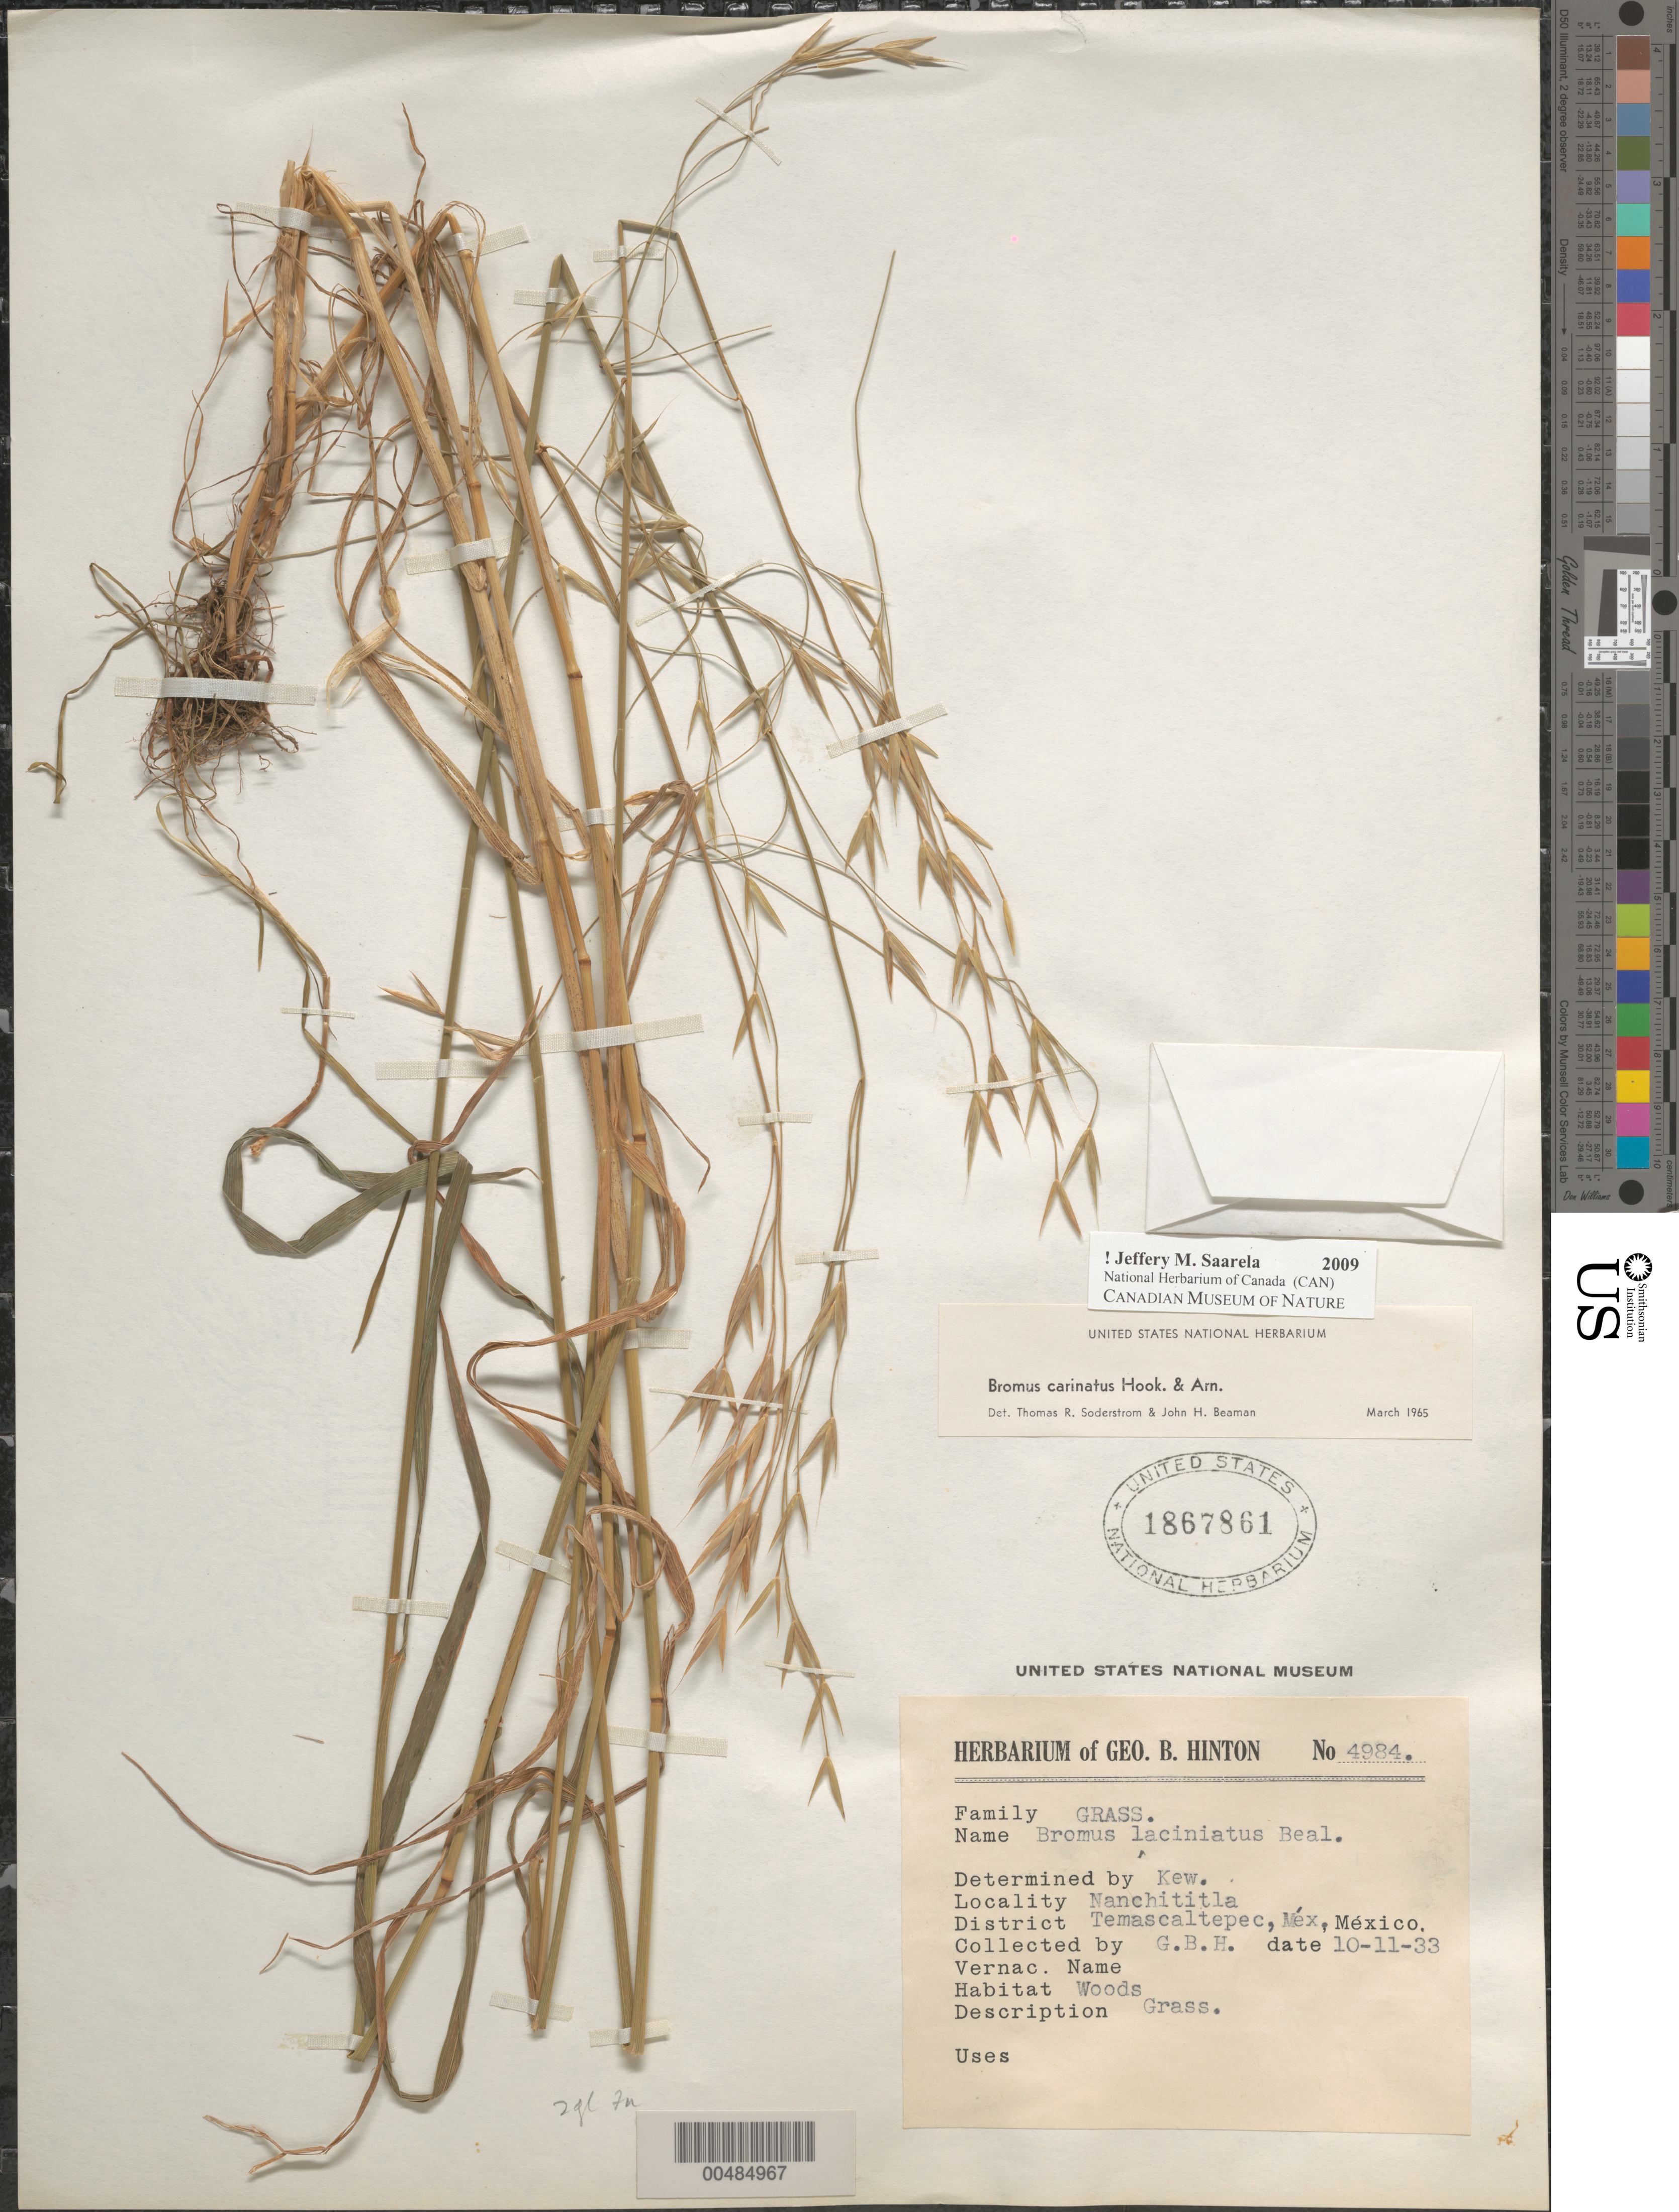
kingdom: Plantae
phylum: Tracheophyta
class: Liliopsida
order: Poales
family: Poaceae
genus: Bromus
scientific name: Bromus carinatus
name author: Hook. & Arn.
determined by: Soderstrom, T. R.; Beaman, J. H.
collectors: G. B. Hinton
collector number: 4984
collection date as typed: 10 Nov 1933 or 11 Oct 1933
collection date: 1933-10-11 or 1933-11-10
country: Mexico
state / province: México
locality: Temascaltepec Dist. Nanchititla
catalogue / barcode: US 1867861